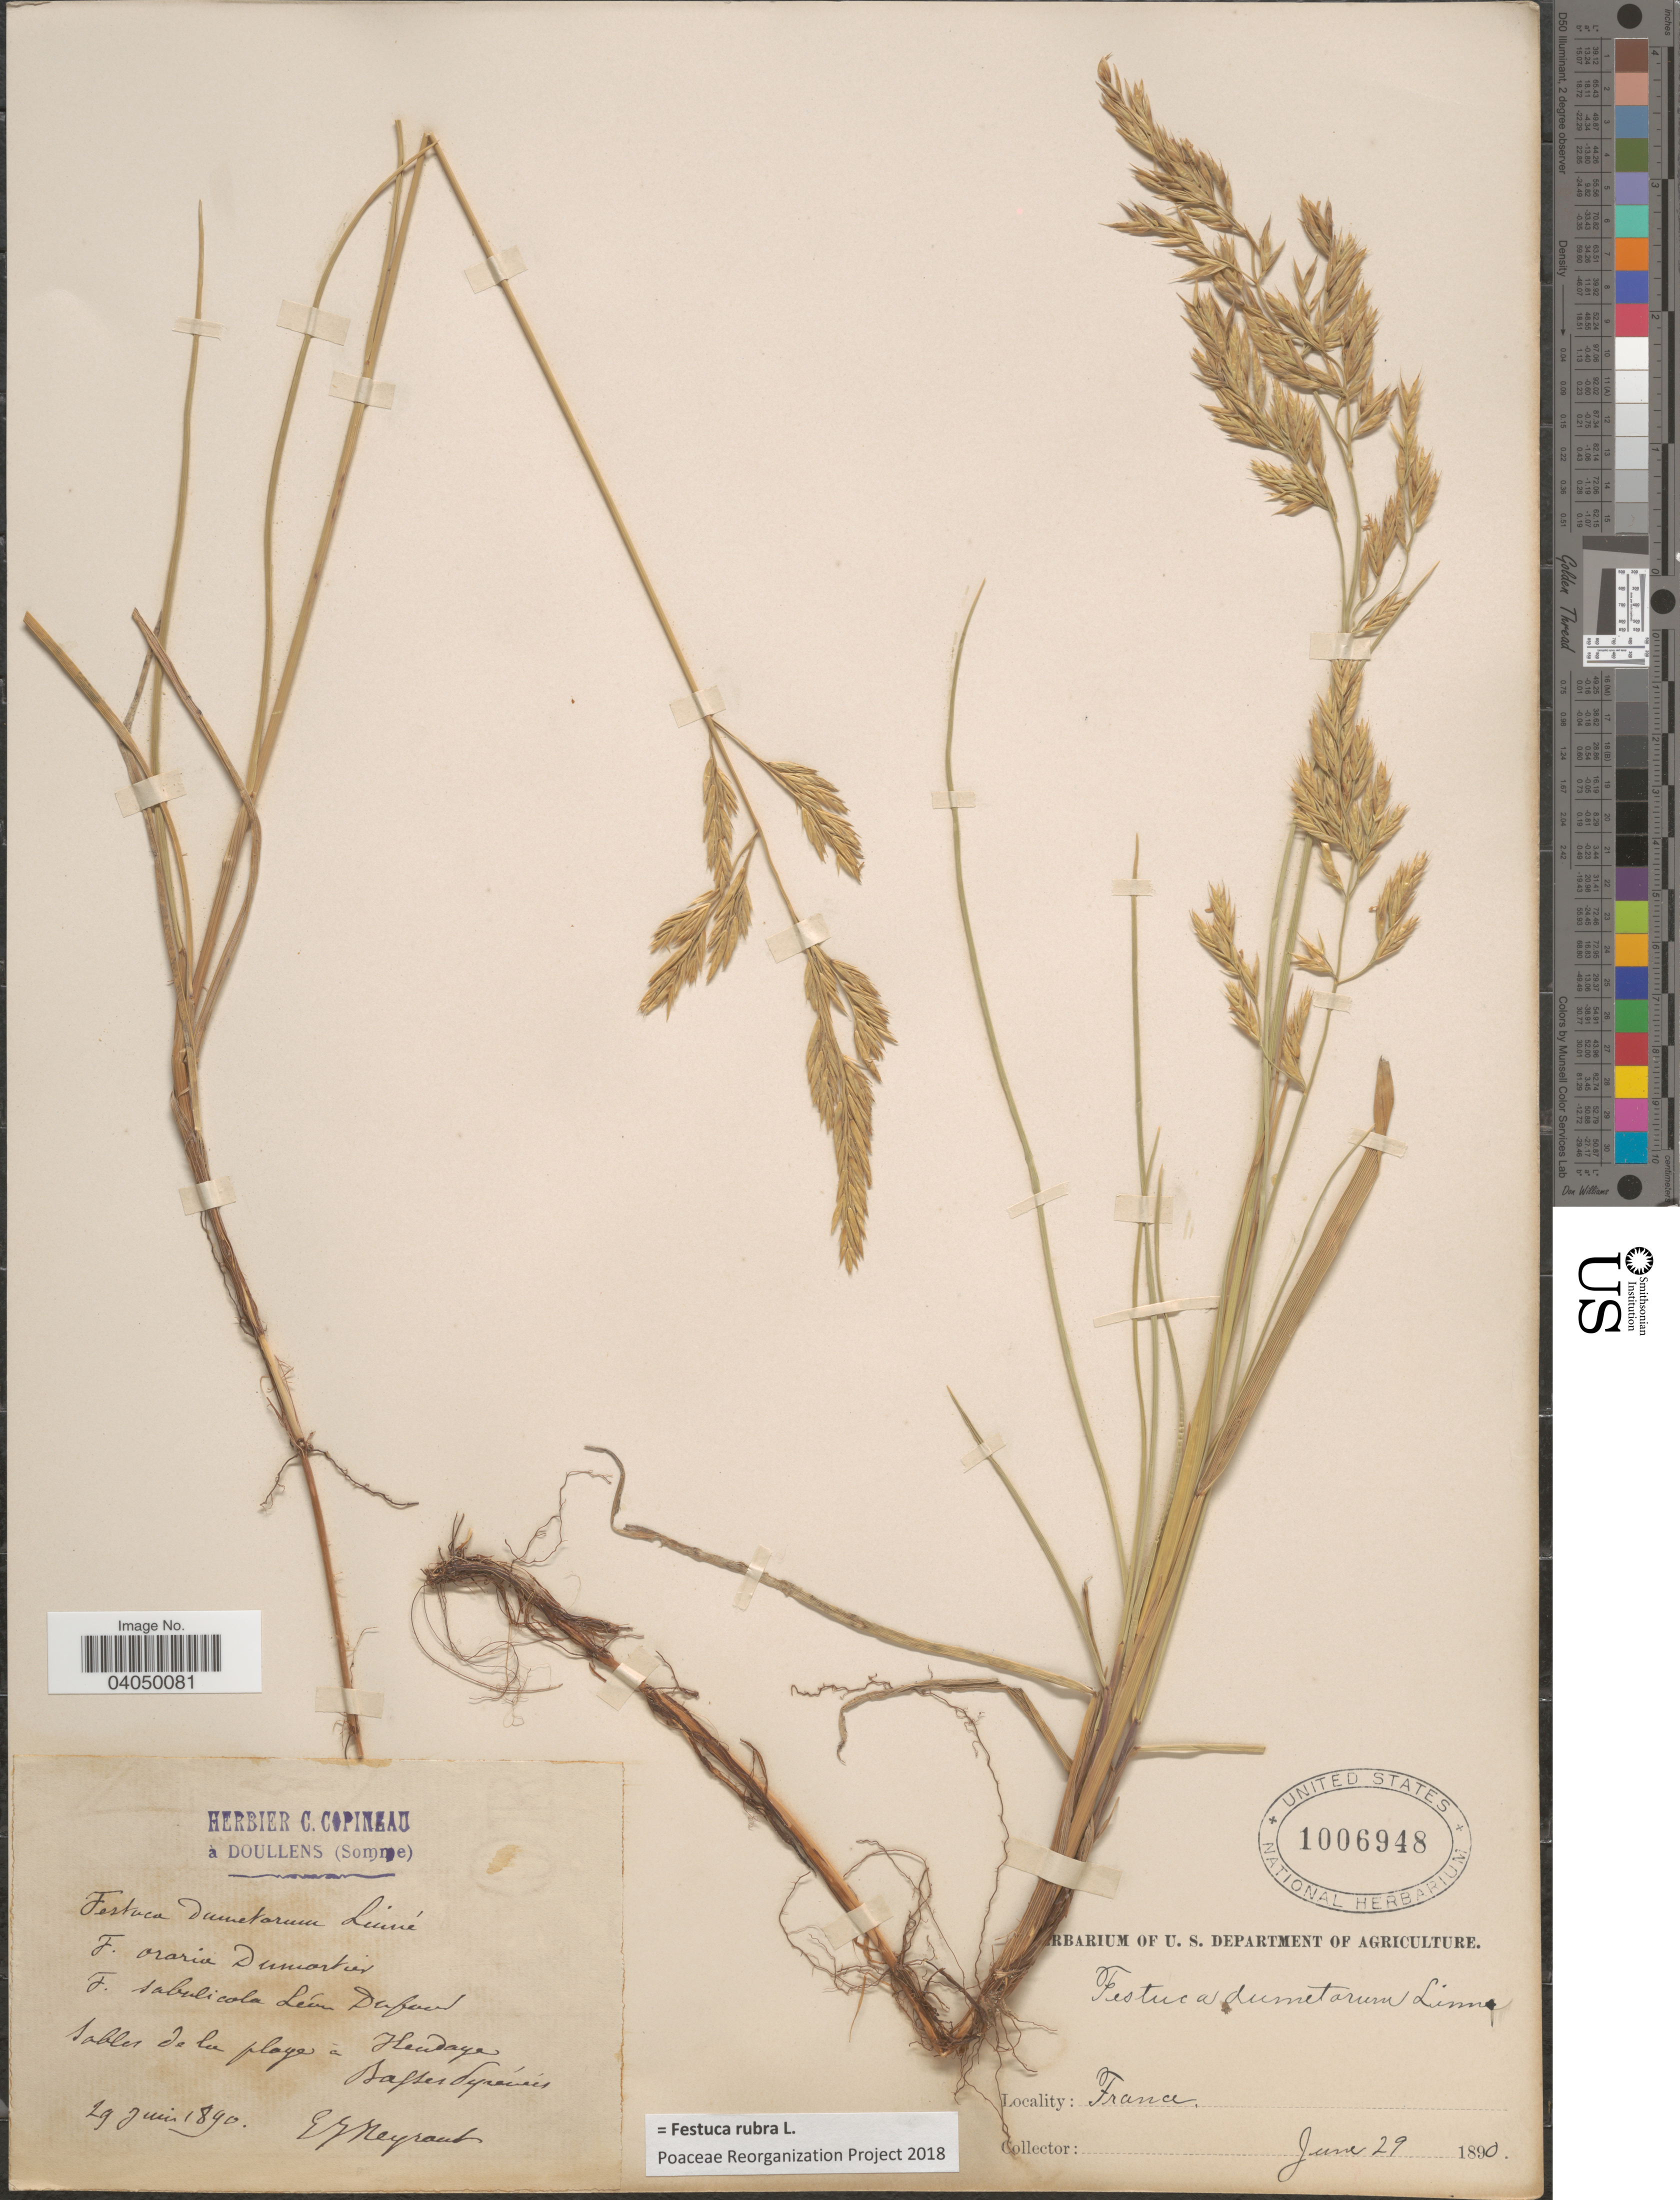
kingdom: Plantae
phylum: Tracheophyta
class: Liliopsida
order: Poales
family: Poaceae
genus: Festuca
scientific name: Festuca rubra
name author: L.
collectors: E. Neyraut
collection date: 1890-06-29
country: France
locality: Sables de la plage à Hendaye Basses Pyrenees.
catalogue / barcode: US 1006948